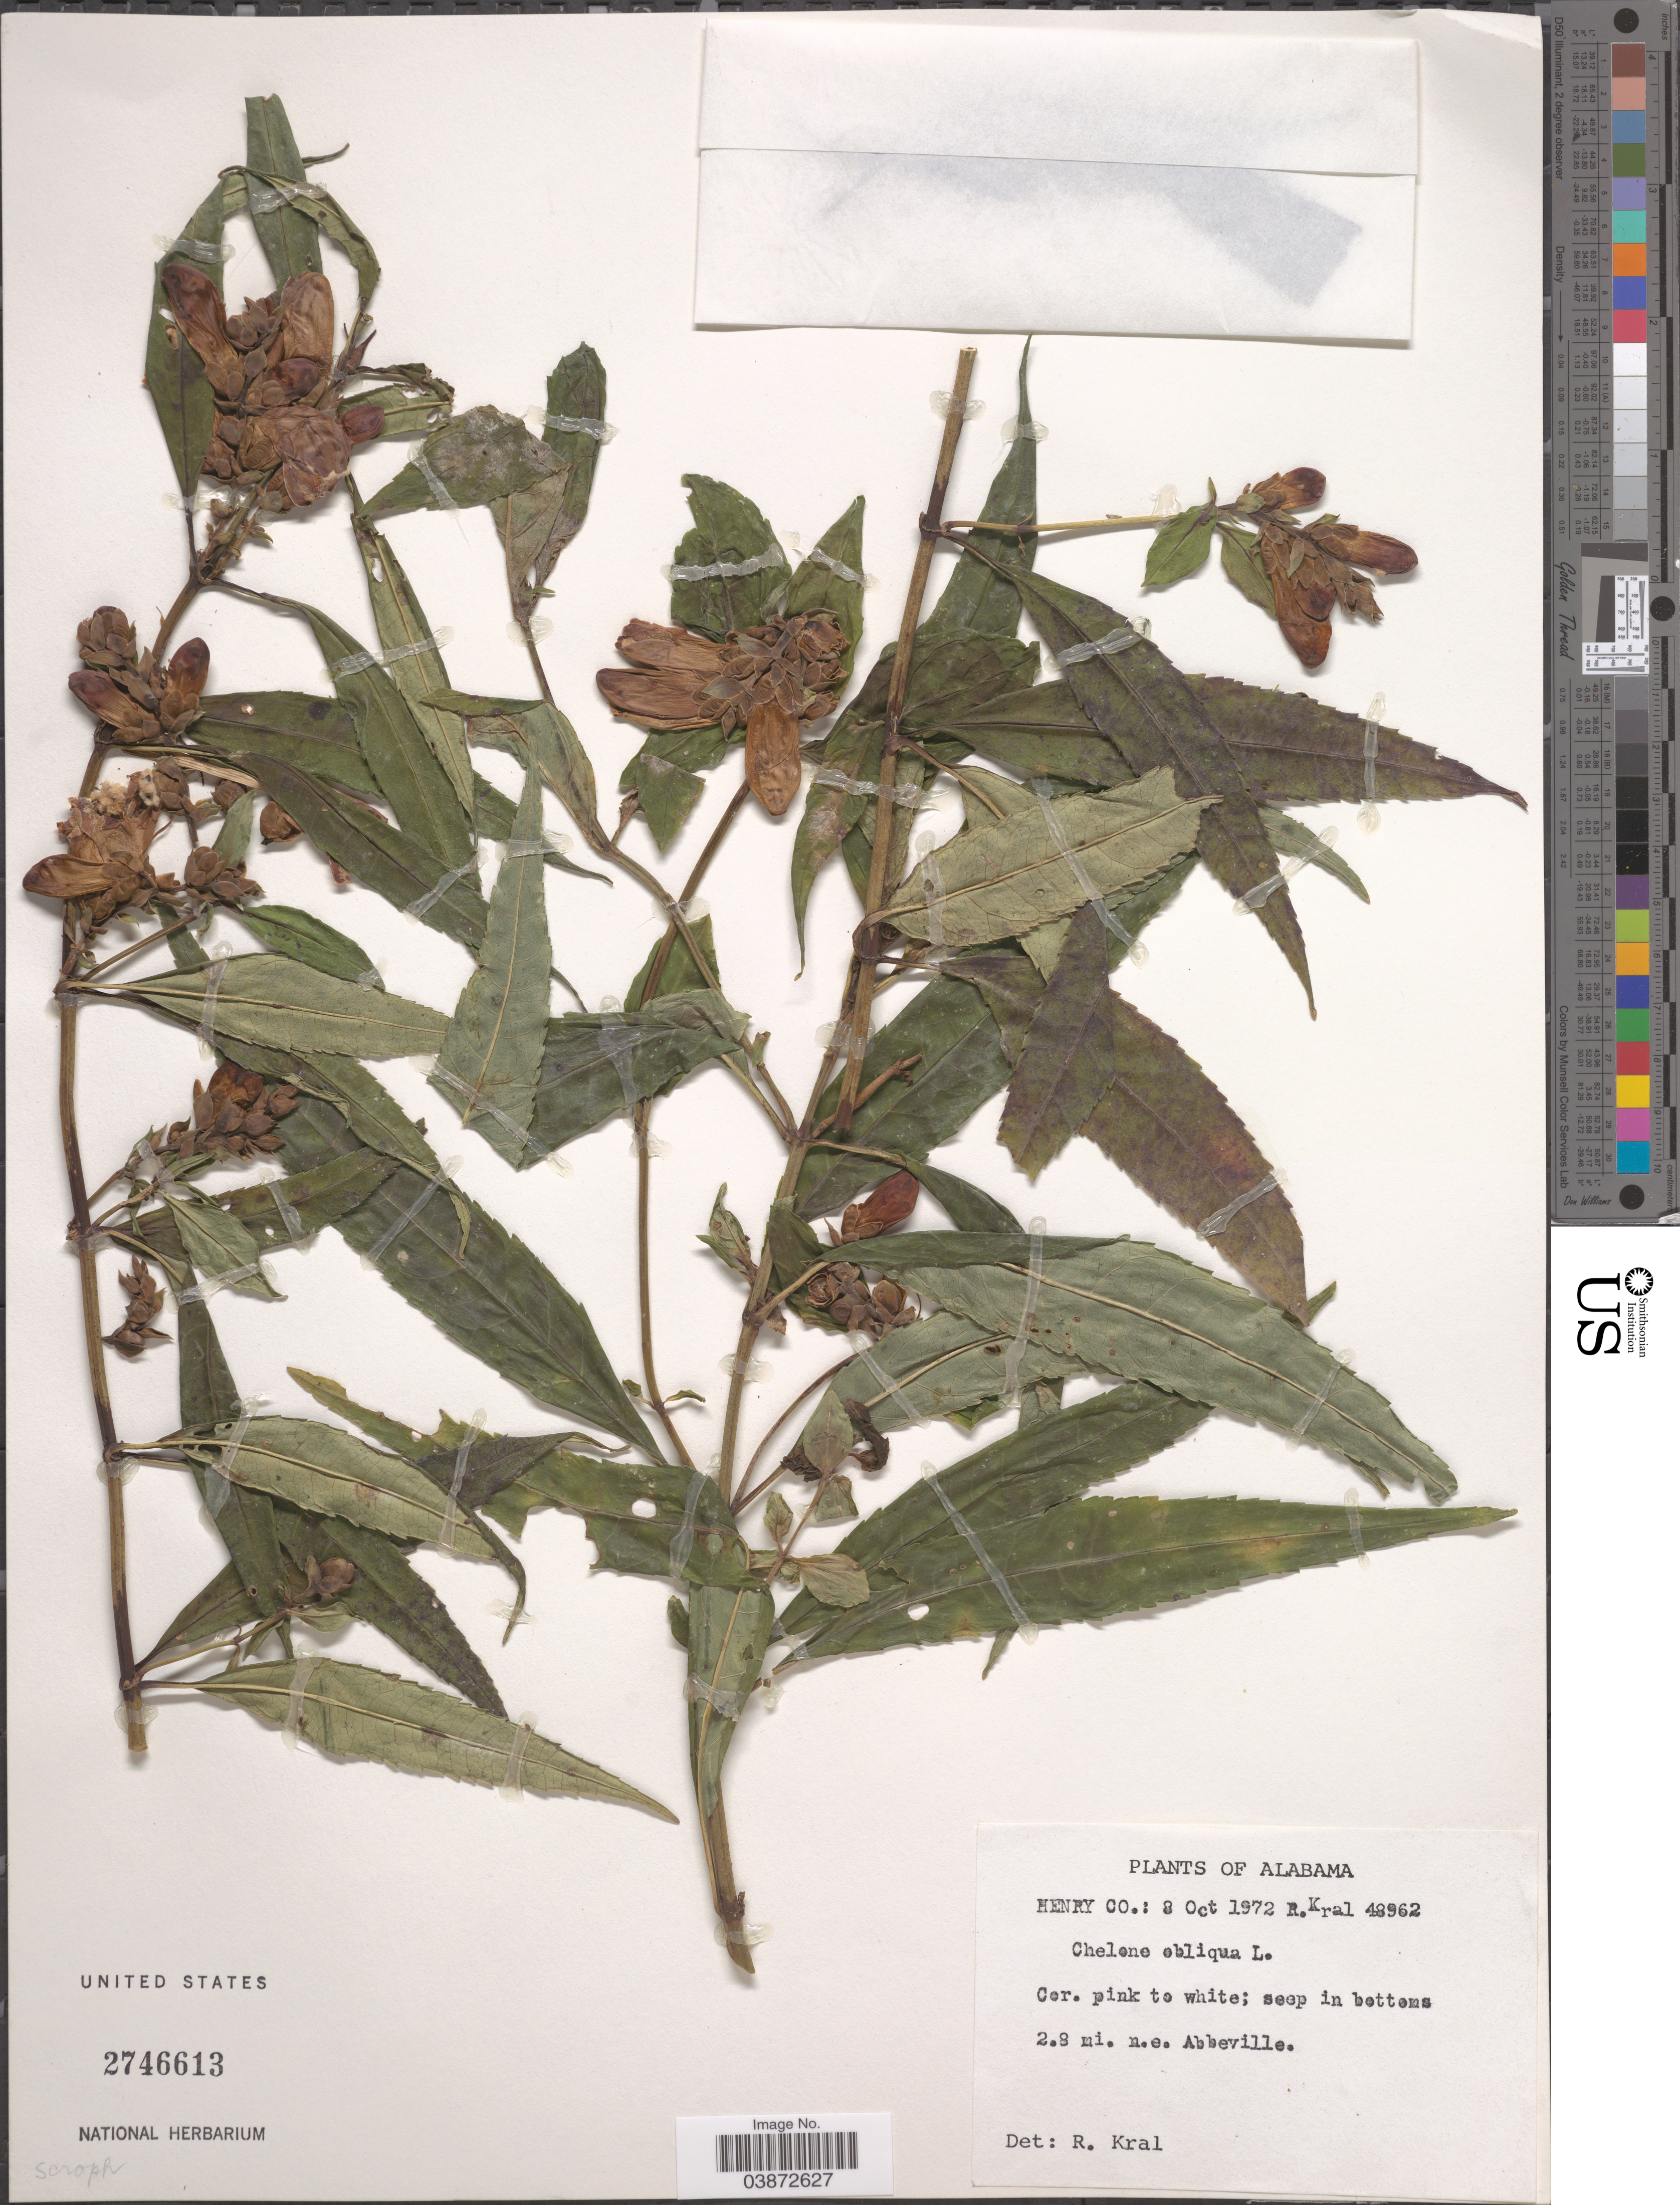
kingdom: Plantae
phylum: Tracheophyta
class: Magnoliopsida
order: Lamiales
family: Plantaginaceae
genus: Chelone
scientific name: Chelone obliqua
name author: L.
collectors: R. Kral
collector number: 48962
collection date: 1972-10-08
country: United States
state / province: Alabama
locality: Henry Co. 2.8 mi. n.e. Abbeville.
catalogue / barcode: US 2746613